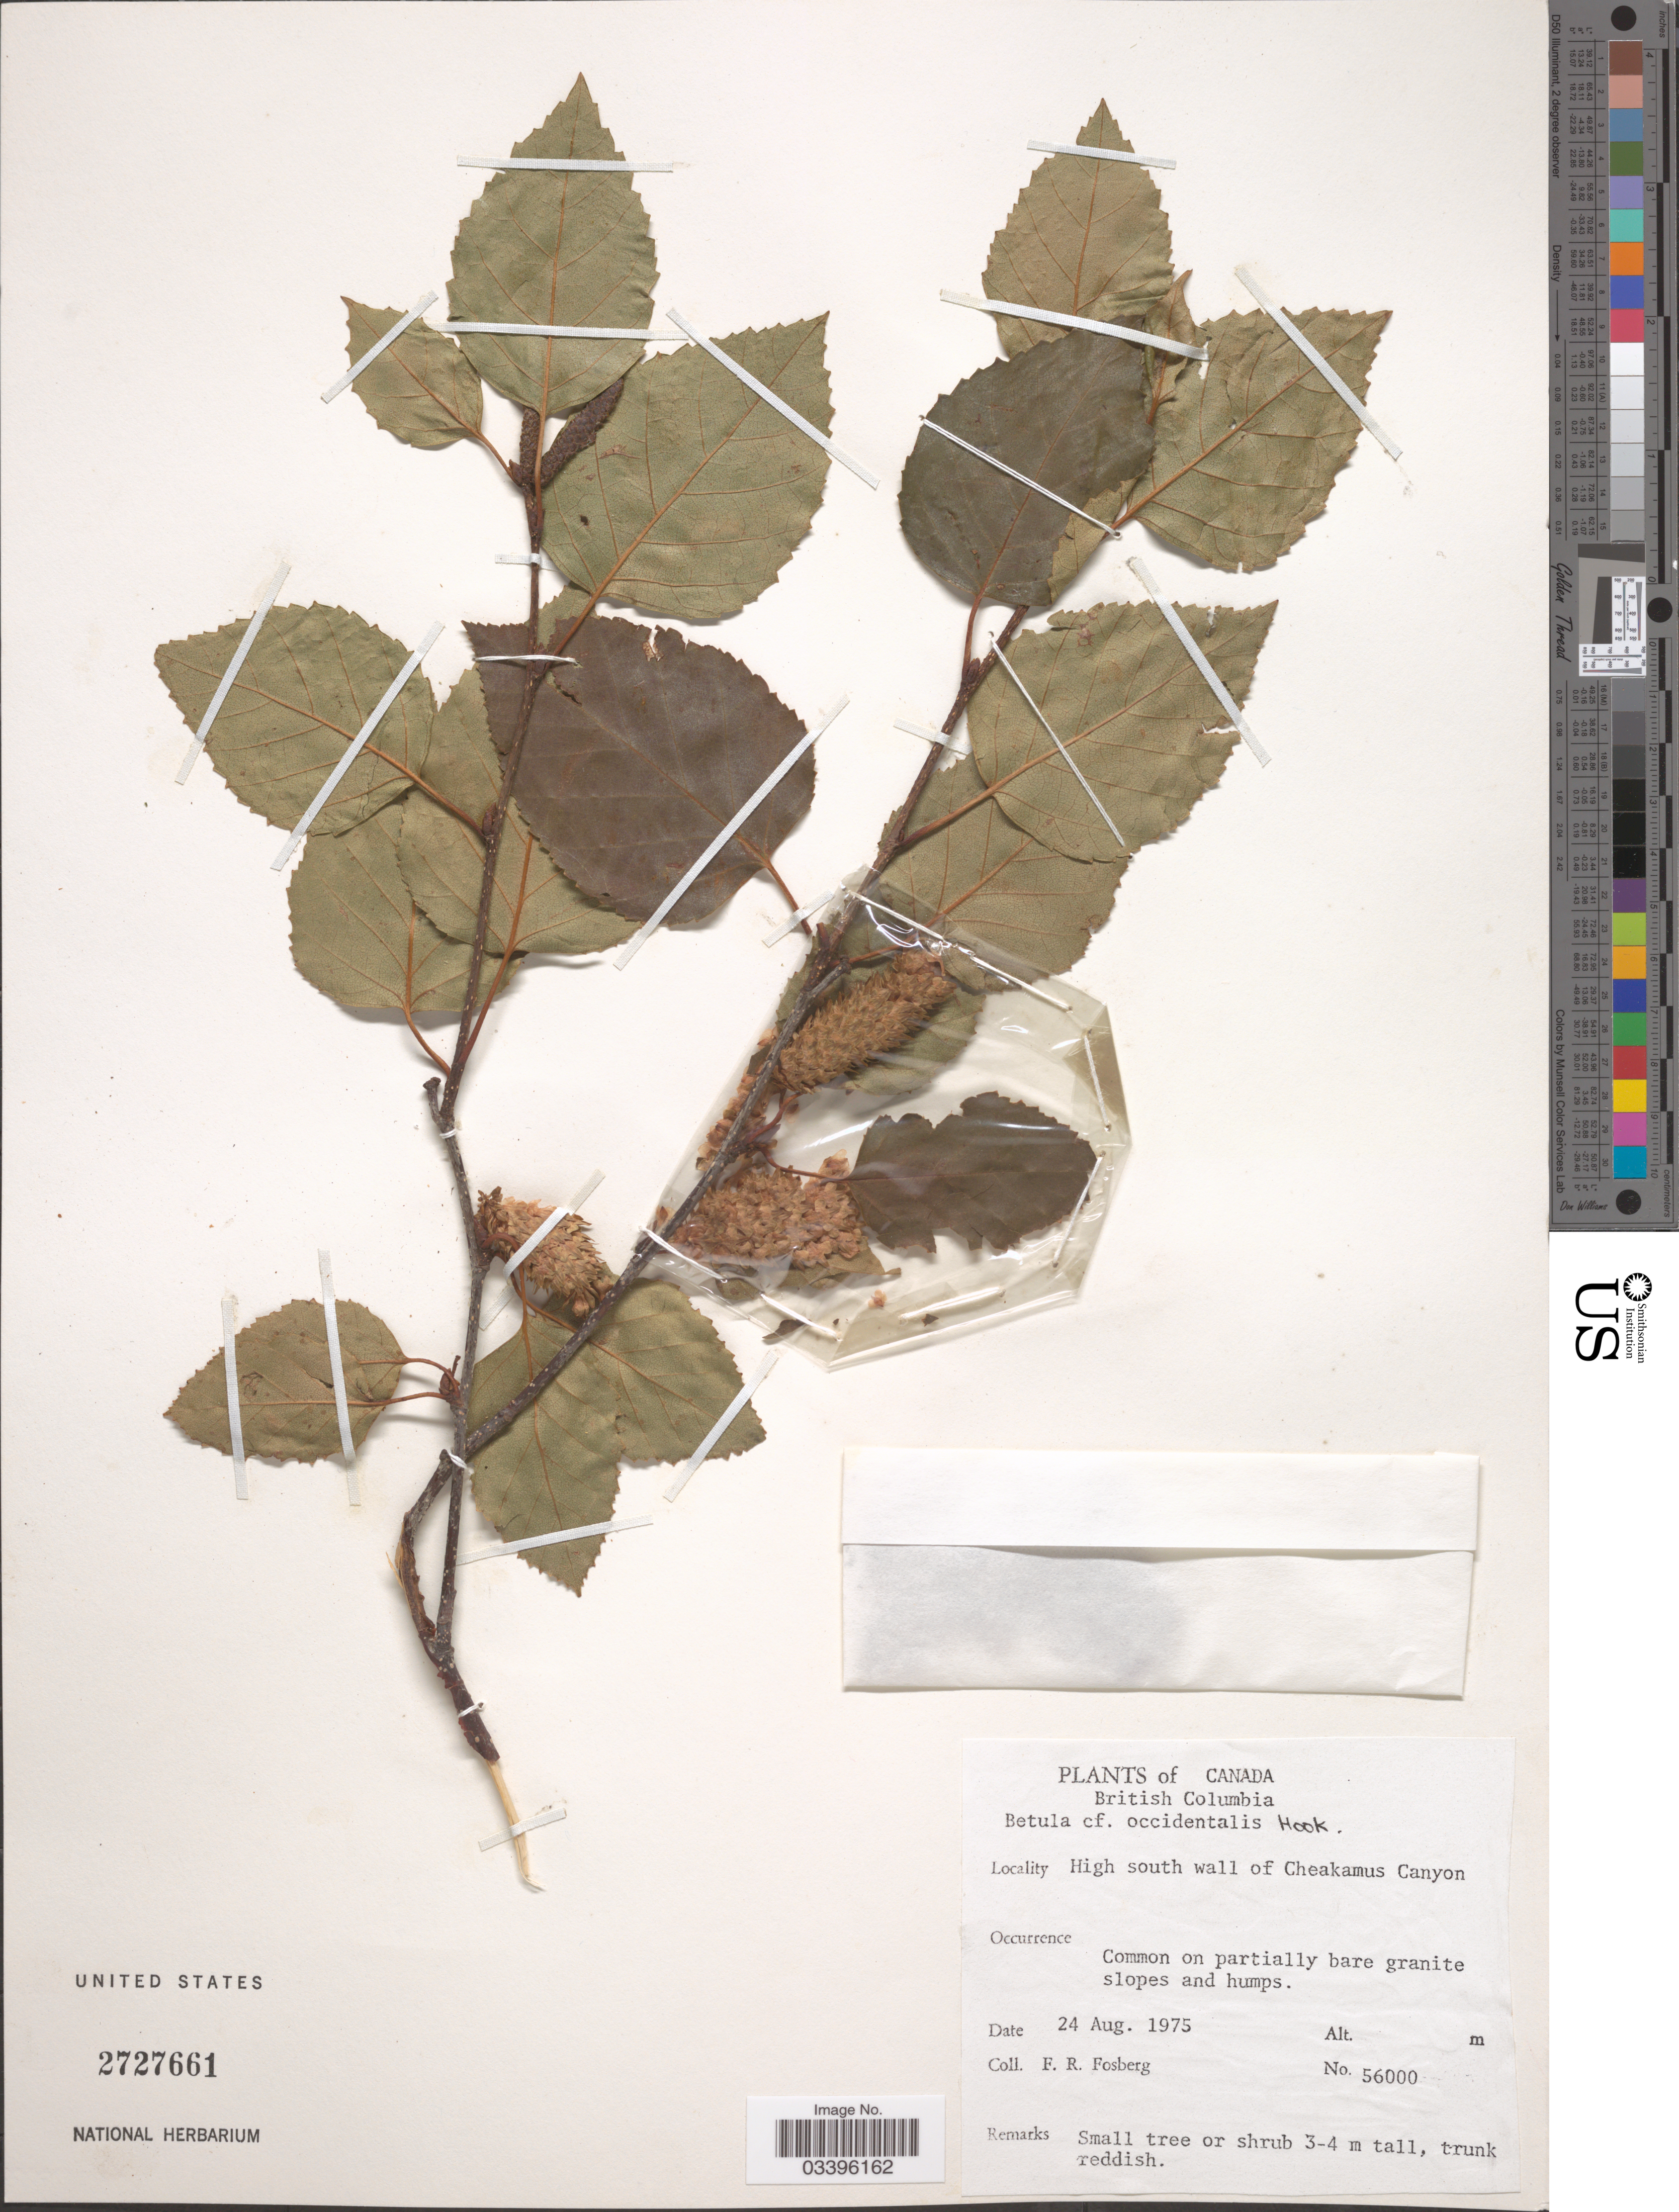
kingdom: Plantae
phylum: Tracheophyta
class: Magnoliopsida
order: Fagales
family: Betulaceae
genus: Betula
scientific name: Betula occidentalis var. fecunda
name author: Fernald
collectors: F. R. Fosberg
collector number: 56000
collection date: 1975-08-24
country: Canada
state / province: British Columbia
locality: High south wall of Cheakamus Canyon.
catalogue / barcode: US 2727661